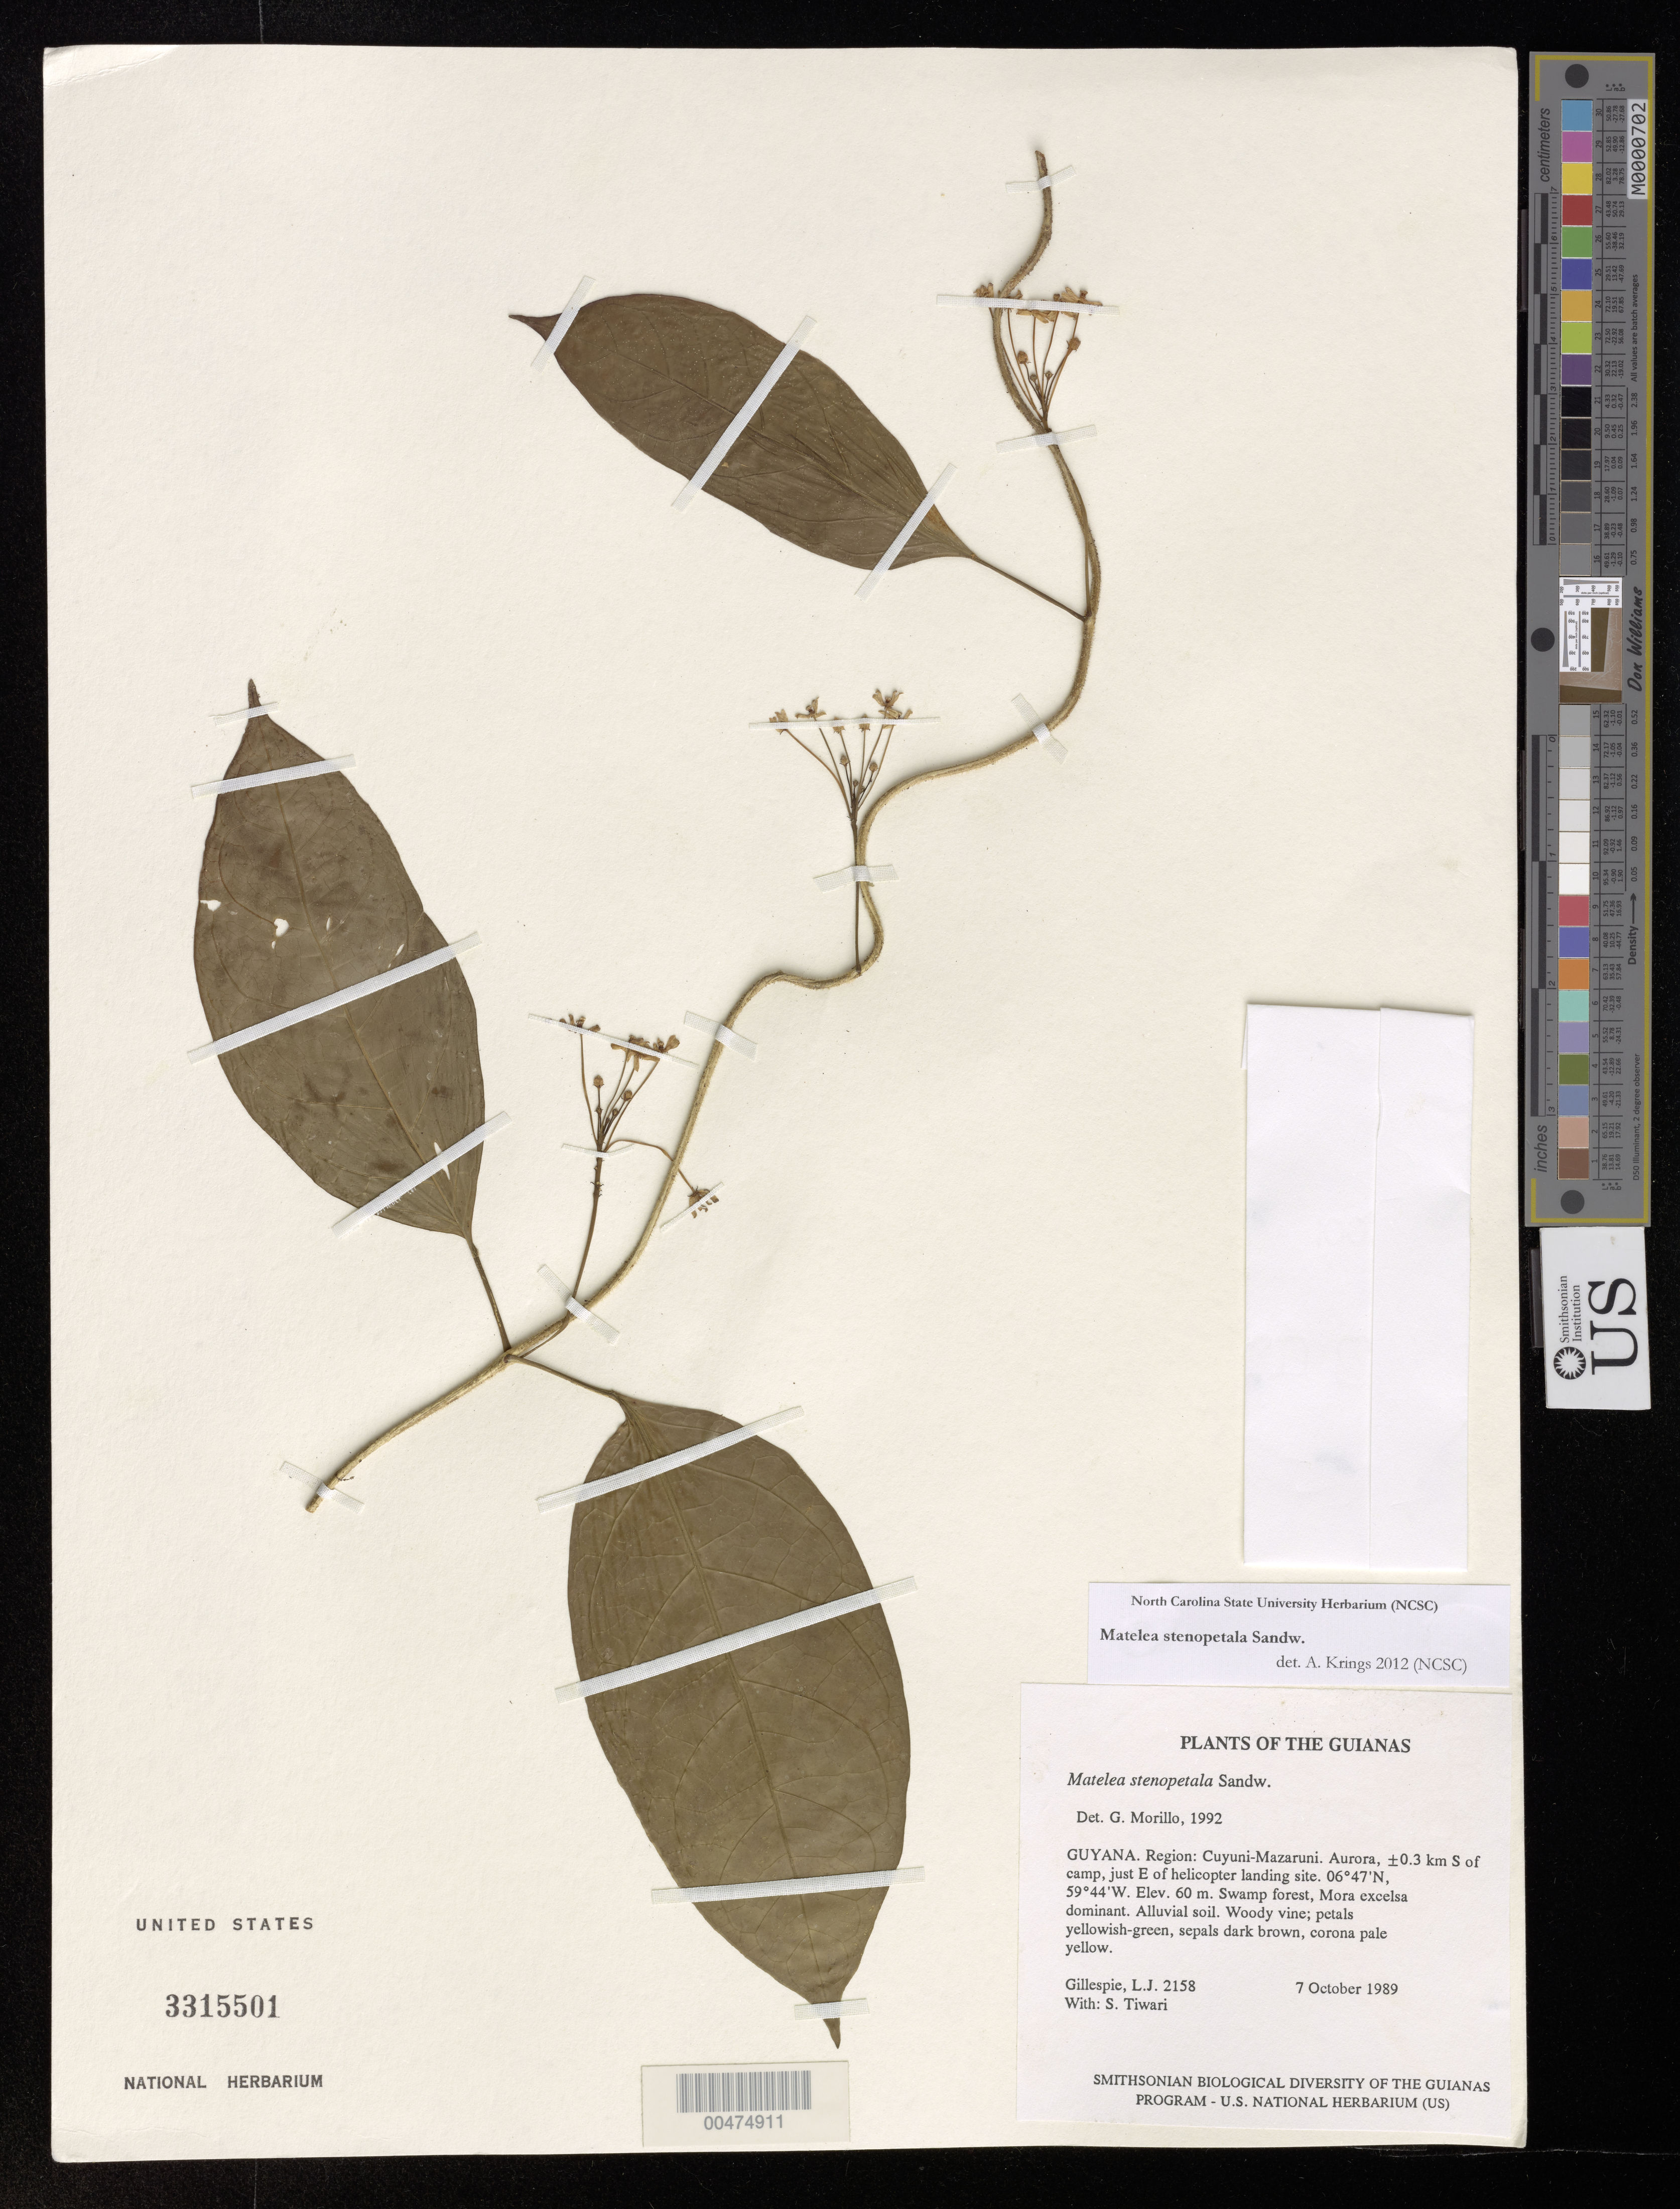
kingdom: Plantae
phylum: Tracheophyta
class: Magnoliopsida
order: Gentianales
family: Apocynaceae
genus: Matelea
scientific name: Matelea stenopetala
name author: Sandwith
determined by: Morillo, G. N.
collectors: L. J. Gillespie & S. Tiwari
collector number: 2158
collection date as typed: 7 October 1989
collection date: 1989-10-07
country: Guyana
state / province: Cuyuni-Mazaruni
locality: Aurora, ±0.3 km S of camp, just E of helicopter landing site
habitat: Swamp forest, Mora excelsa dominant. Alluvial soil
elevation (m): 60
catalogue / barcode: US 3315501